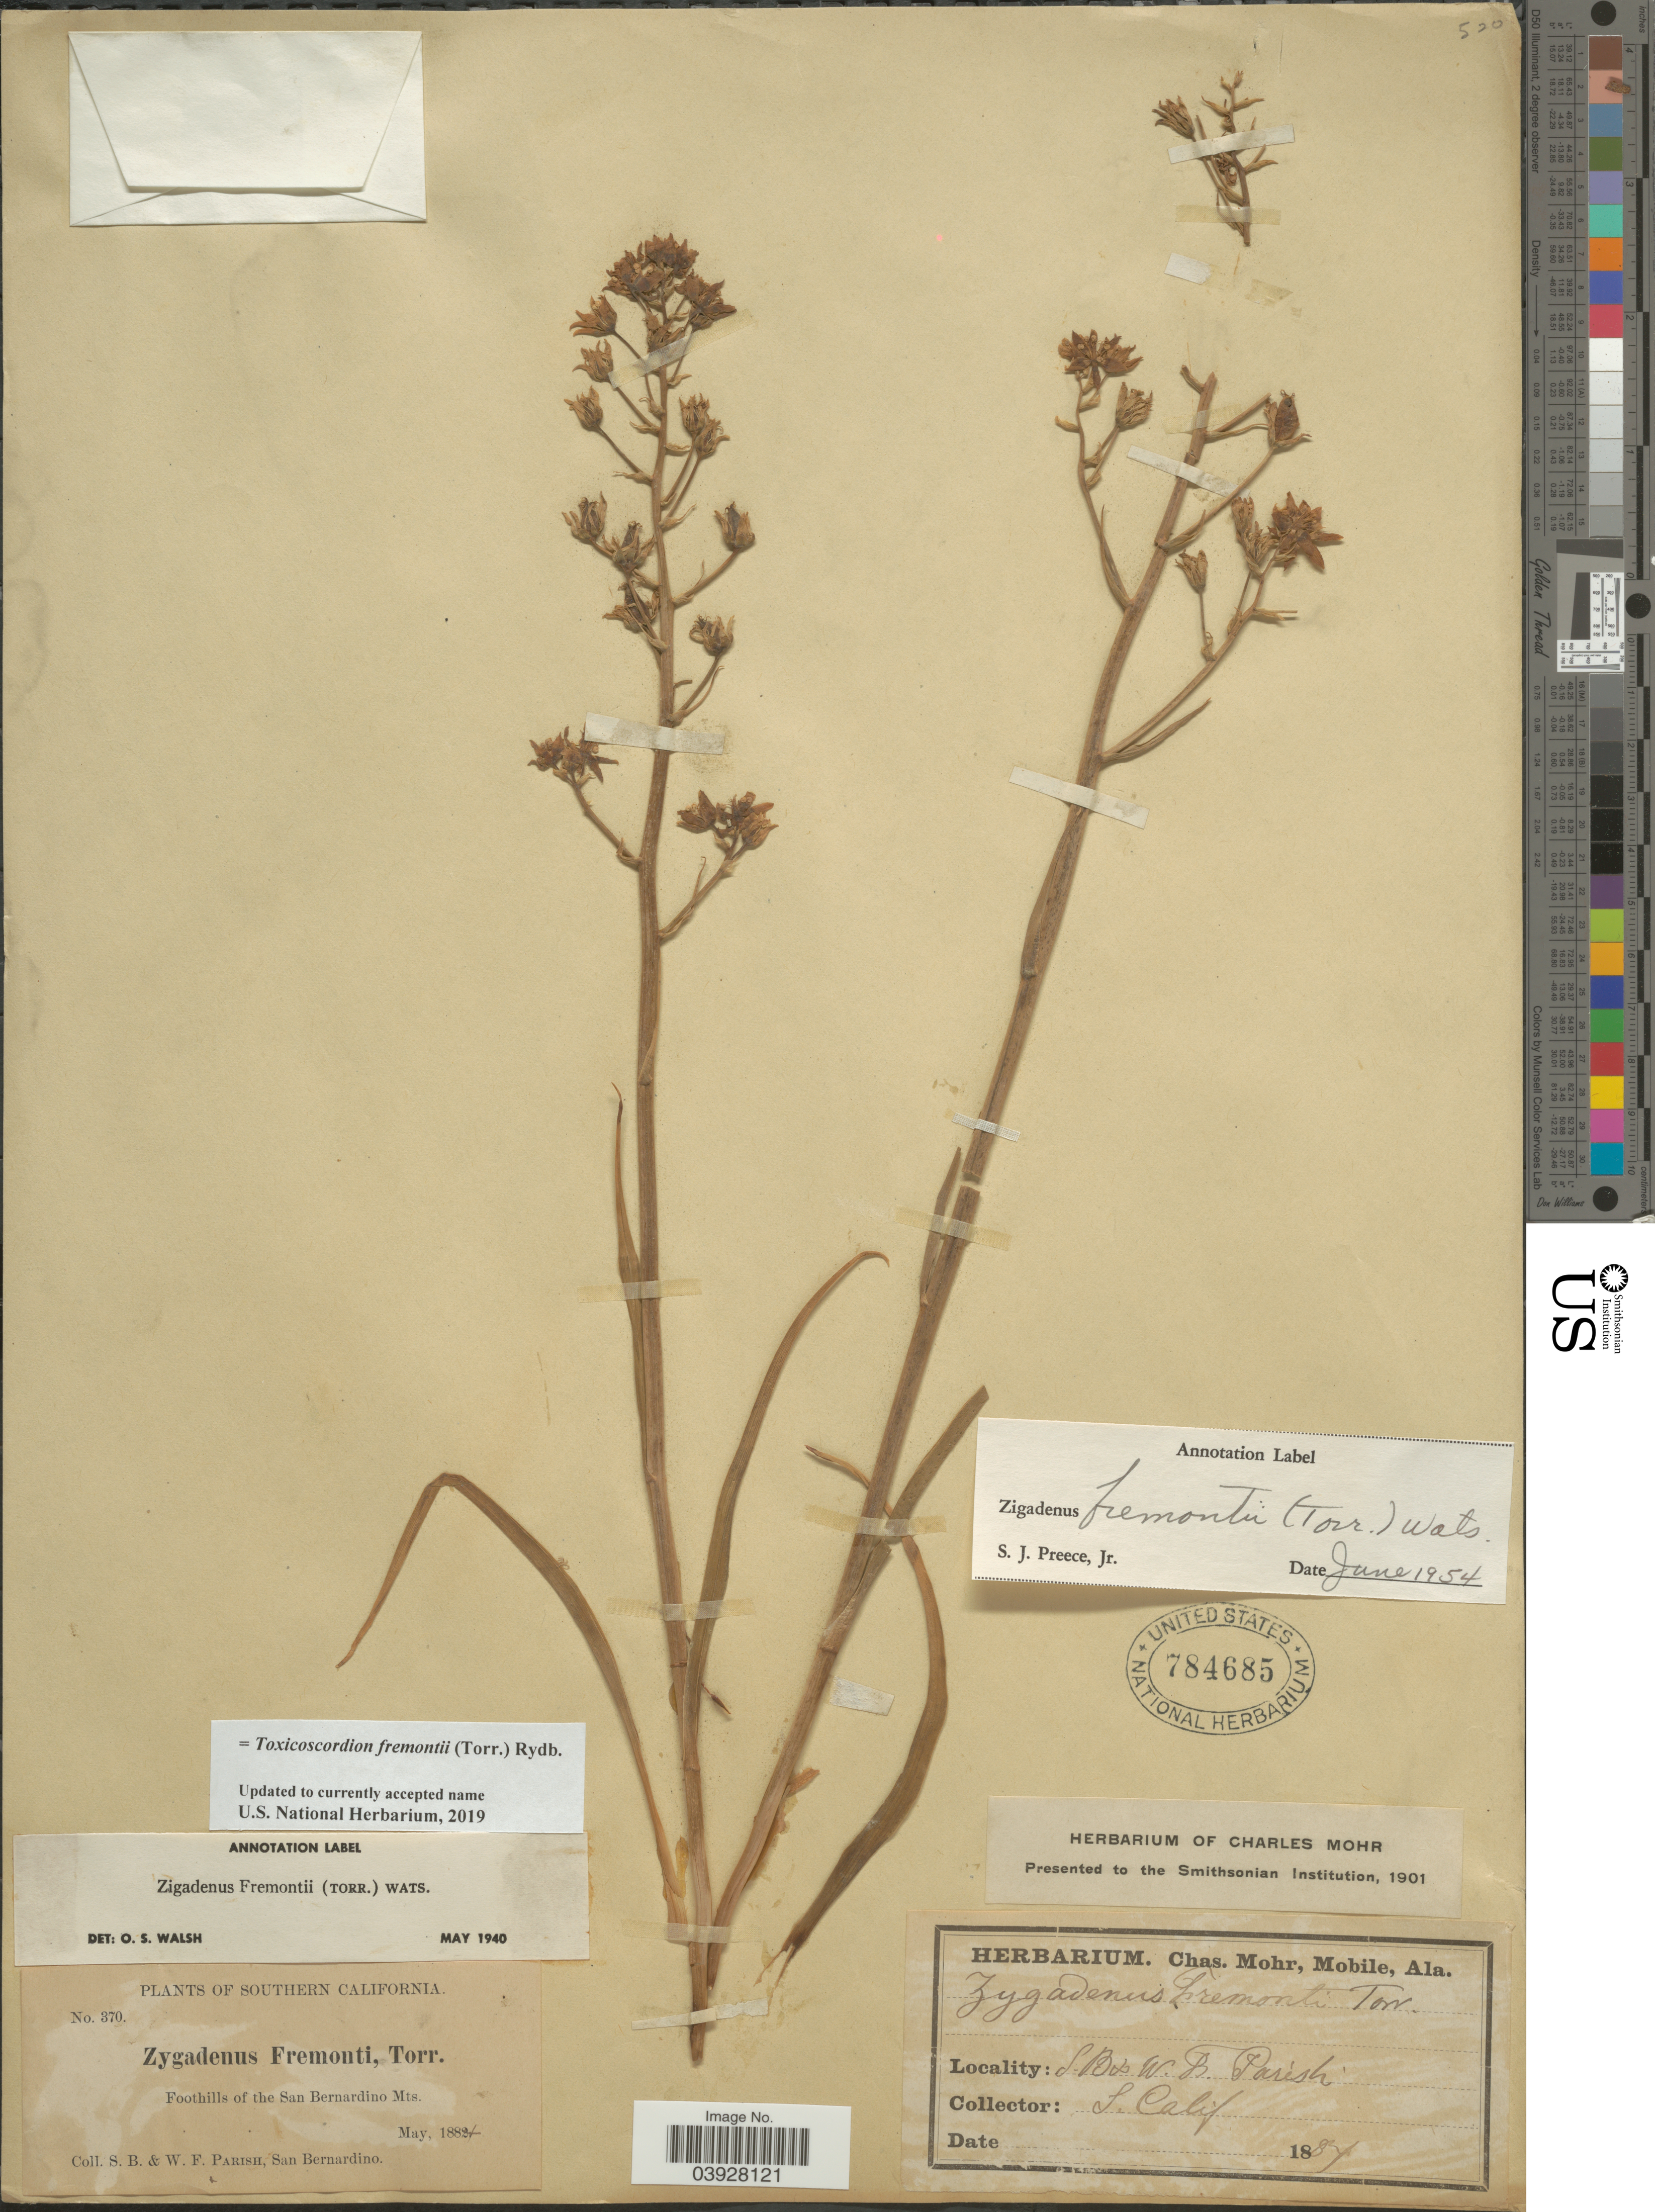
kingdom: Plantae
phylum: Tracheophyta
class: Liliopsida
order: Liliales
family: Melanthiaceae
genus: Toxicoscordion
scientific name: Toxicoscordion fremontii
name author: (Torr.) Rydb.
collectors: S. B. Parish & W. F. Parish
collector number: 370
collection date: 1884-05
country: United States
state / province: California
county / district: San Bernardino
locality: Southern California. Foothills of the San Bernardino Mts.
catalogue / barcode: US 784685